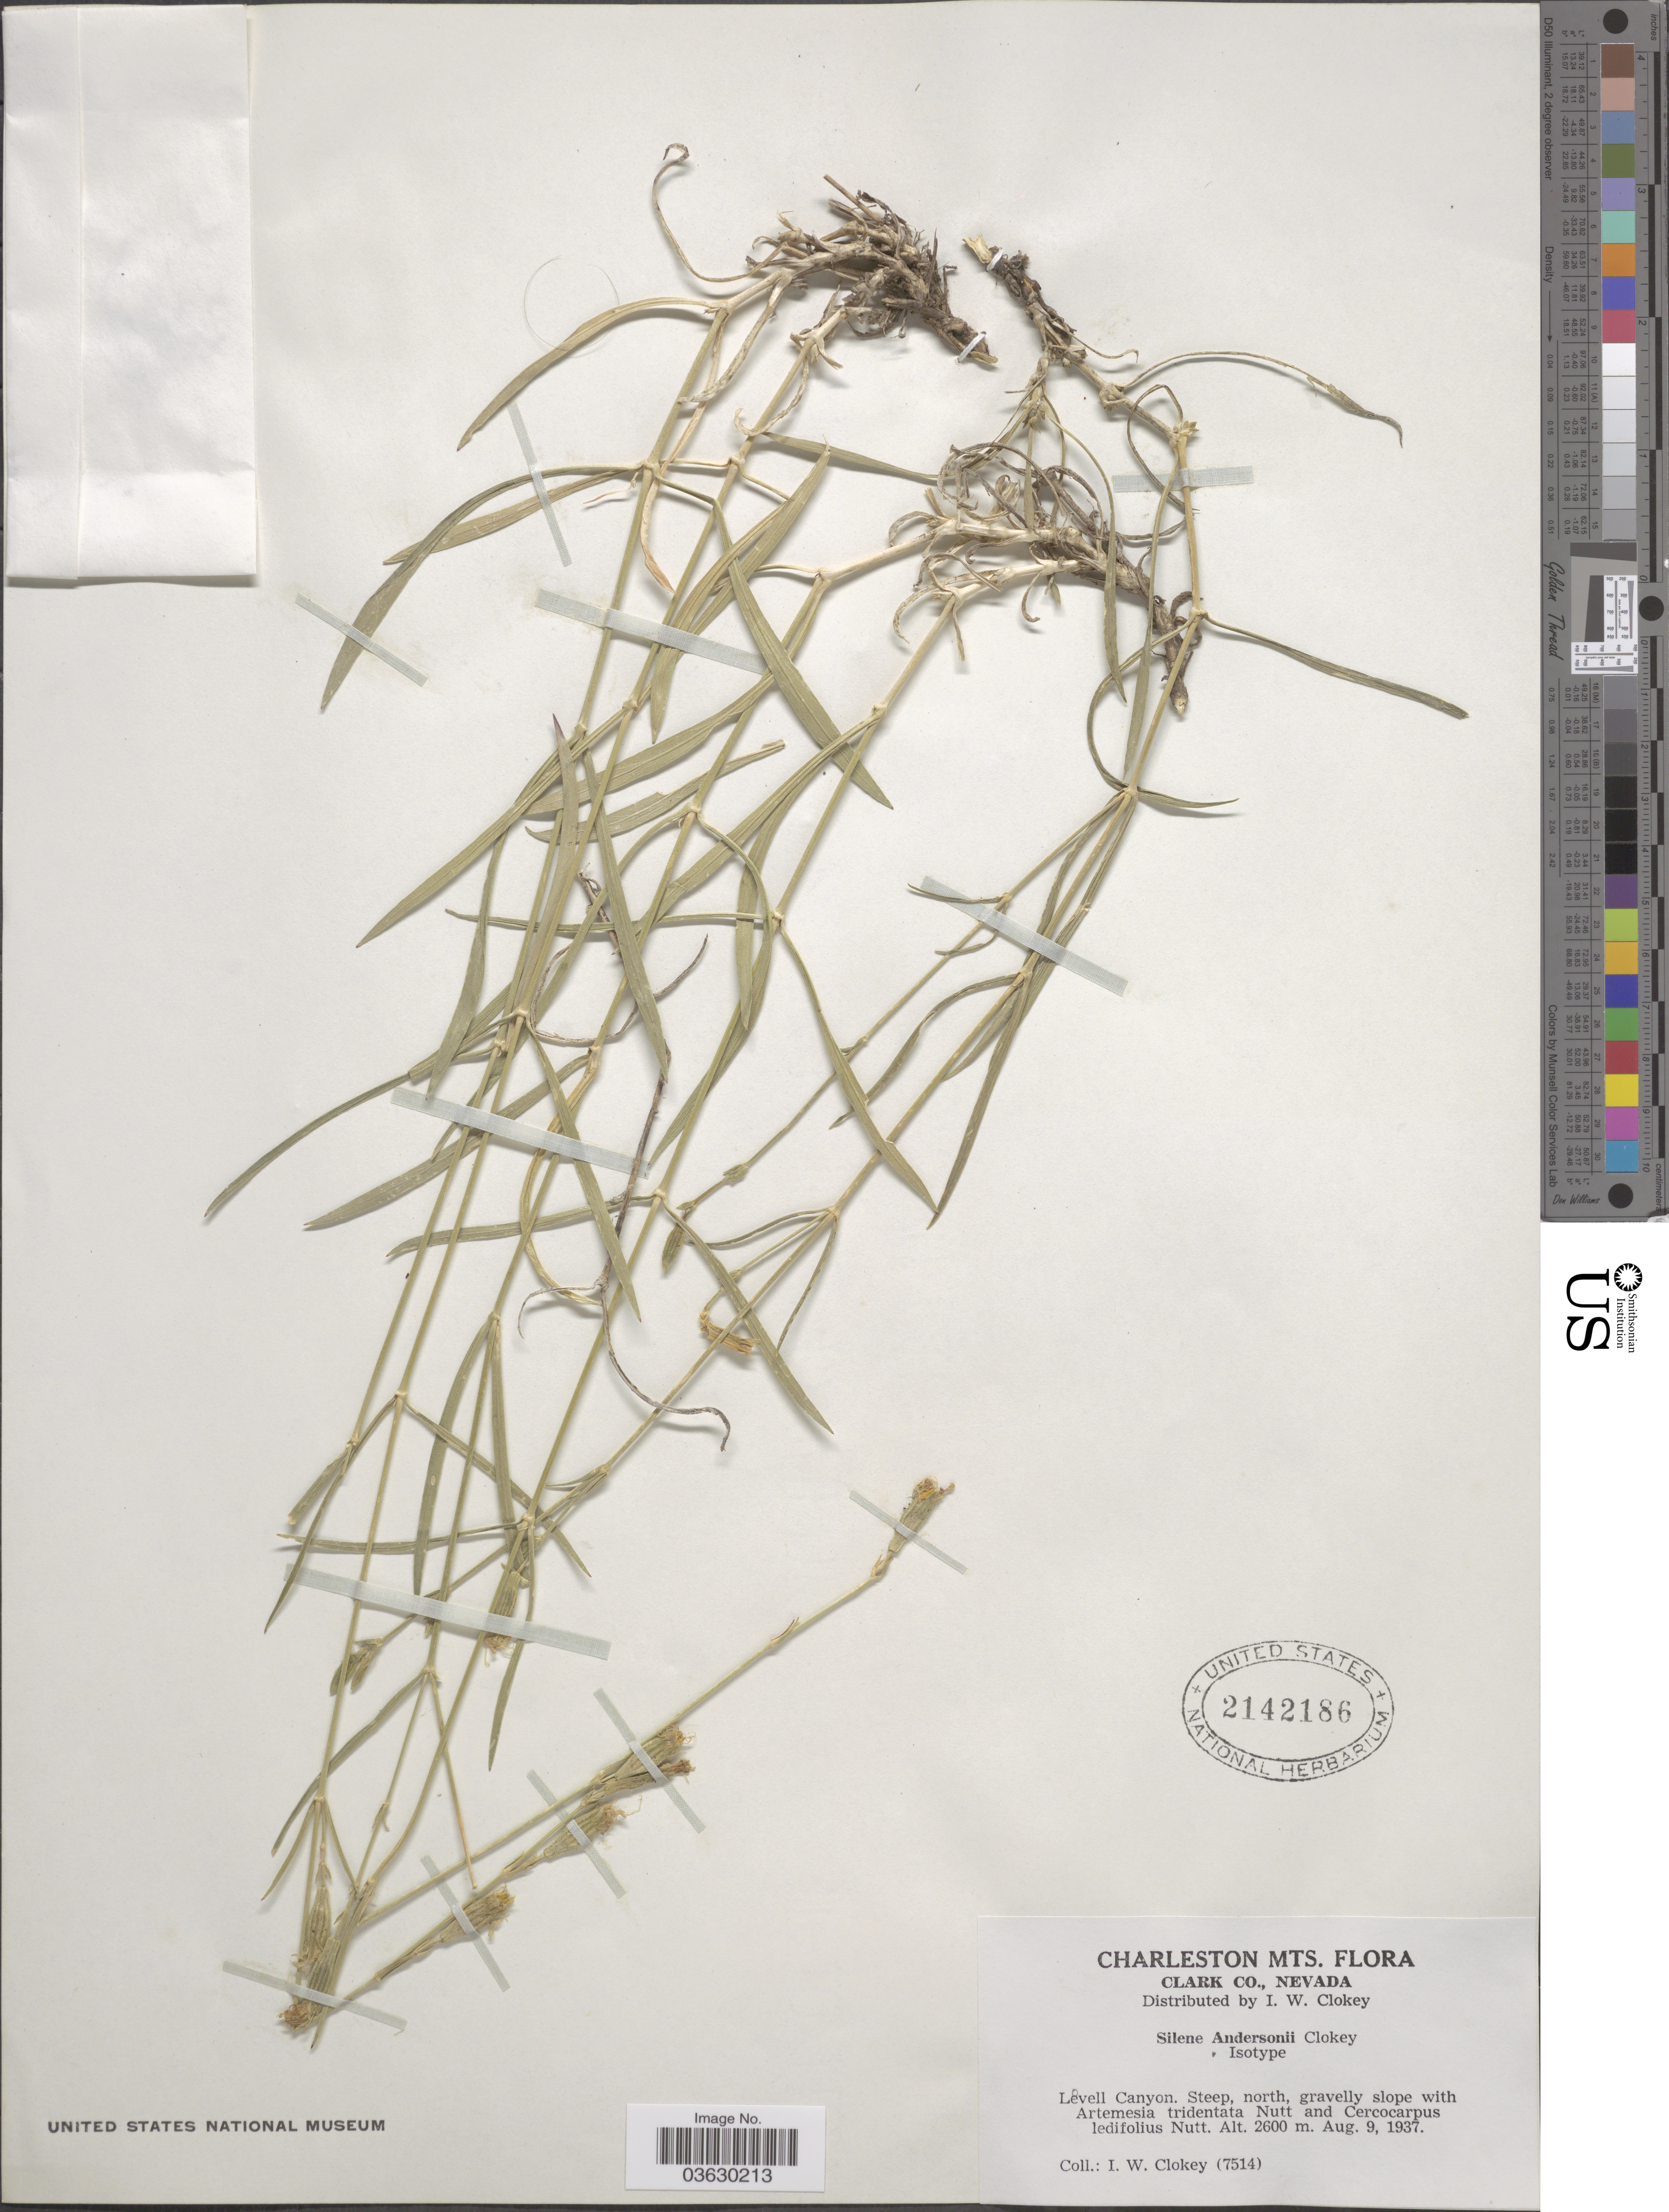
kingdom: Plantae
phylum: Tracheophyta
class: Magnoliopsida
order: Caryophyllales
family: Caryophyllaceae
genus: Silene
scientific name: Silene andersonii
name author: Clokey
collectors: I. W. Clokey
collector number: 7514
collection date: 1937-08-09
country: United States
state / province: Nevada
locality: Charleston Mts. Clark Co. Lovell Canyon.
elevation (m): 2600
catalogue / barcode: US 2142186